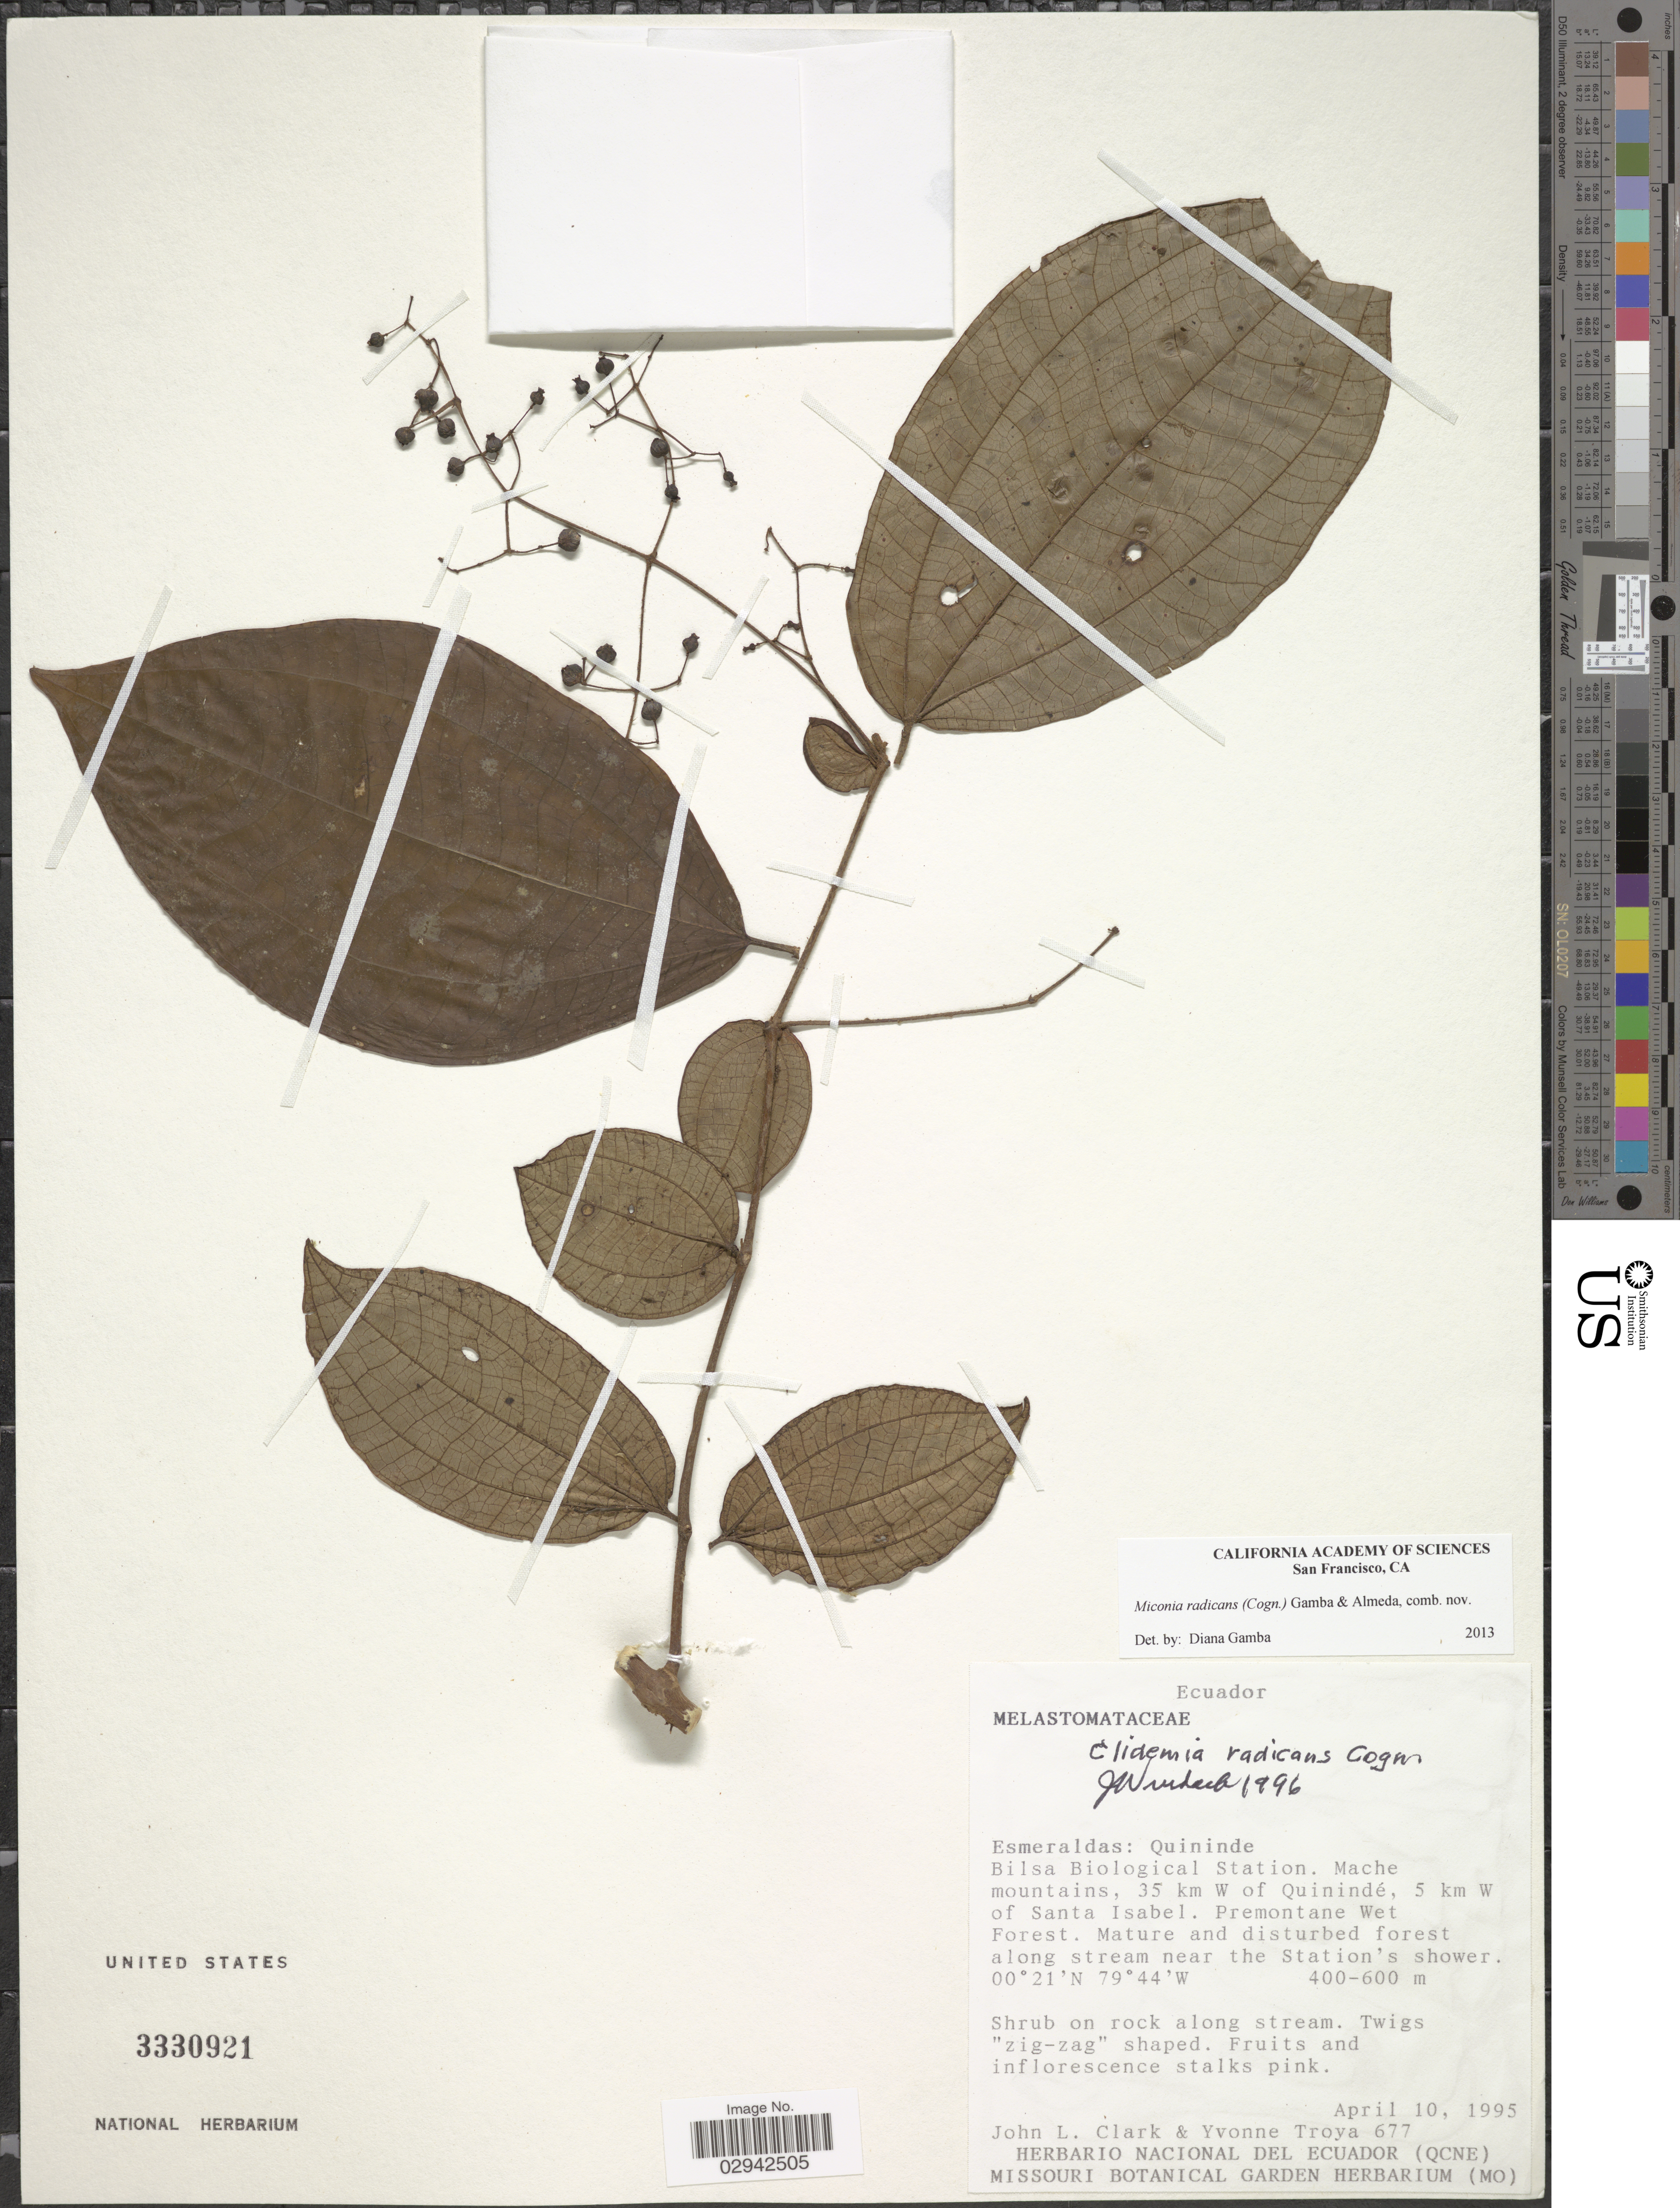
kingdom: Plantae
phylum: Tracheophyta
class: Magnoliopsida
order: Myrtales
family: Melastomataceae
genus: Miconia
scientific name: Miconia radicans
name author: (Cogn.) Gamba & Almeda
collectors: J. L. Clark & Y. Troya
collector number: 677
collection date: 1995-04-10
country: Ecuador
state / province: Esmeraldas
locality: Quininde, Bilsa Biological Station, Mache mountains, 35 km W of Quinindé, 5 km W of Santa Isabel.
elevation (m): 400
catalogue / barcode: US 3330921